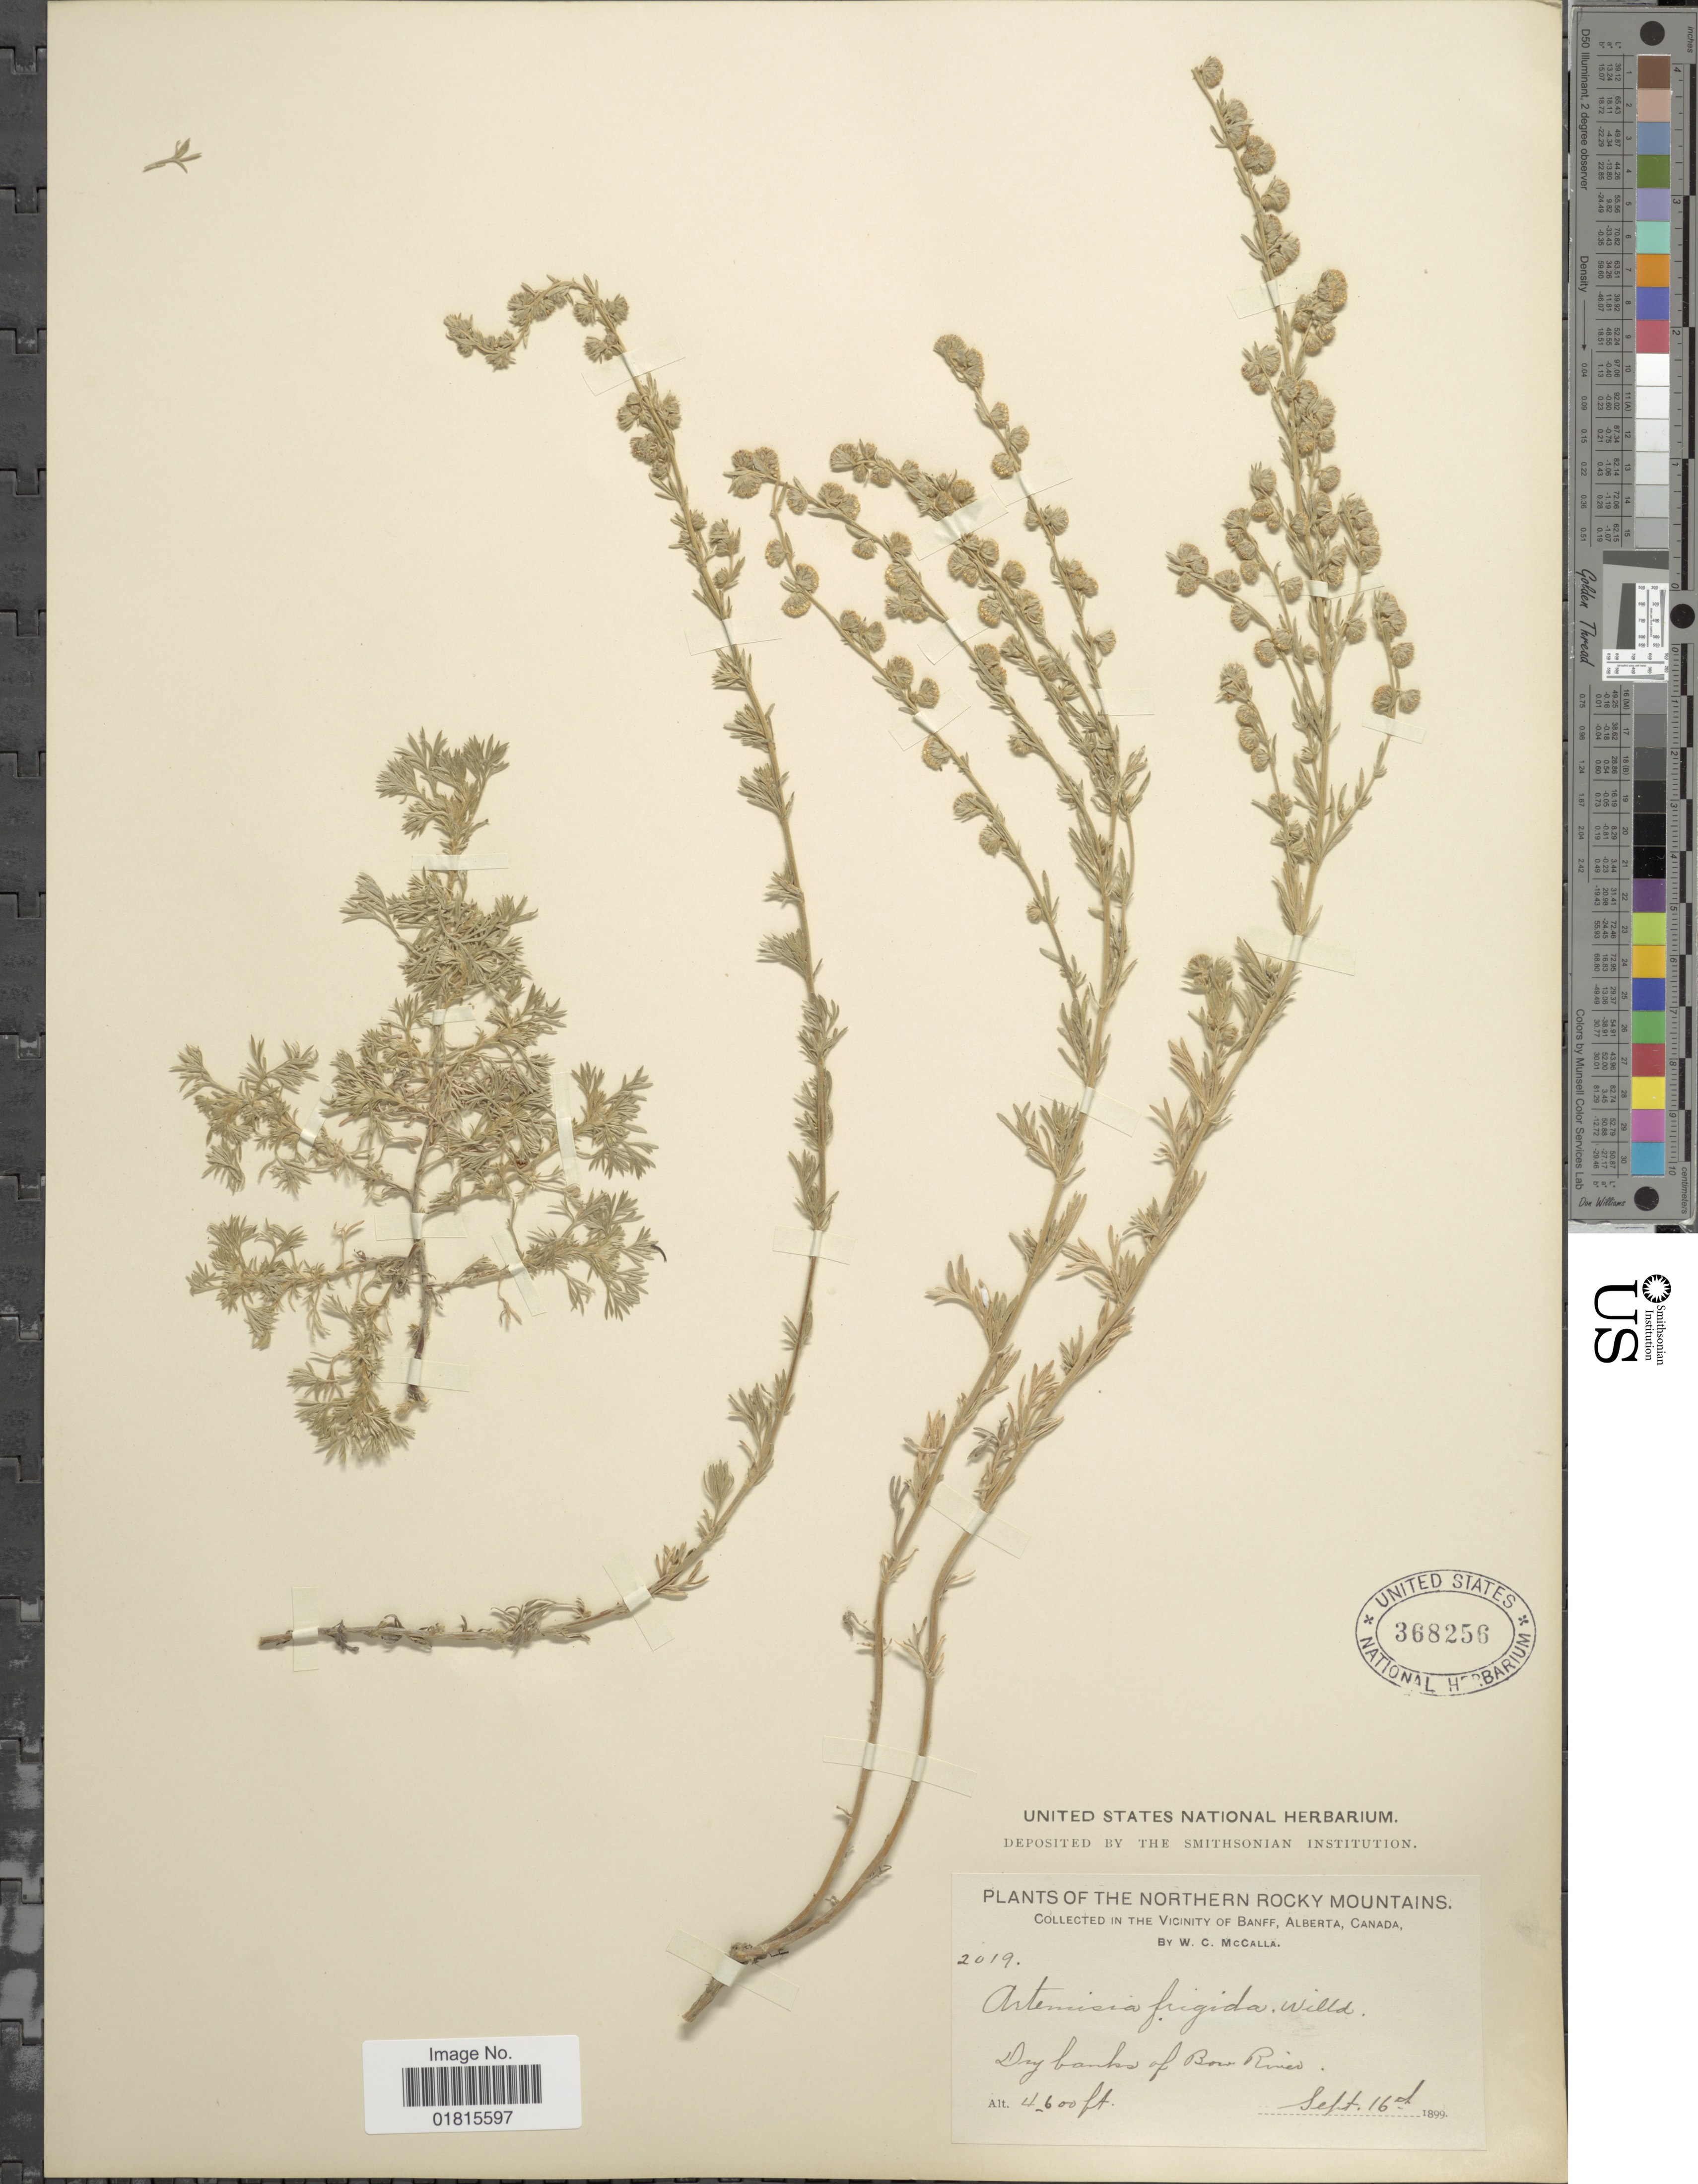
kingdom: Plantae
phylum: Tracheophyta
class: Magnoliopsida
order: Asterales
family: Asteraceae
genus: Artemisia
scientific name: Artemisia frigida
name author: Willd.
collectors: W. McCalla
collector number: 2019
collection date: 1899-09-16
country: Canada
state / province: Alberta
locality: Northern Rocky Mountains, in the Vicinity of Banff, Dry banks of Bow River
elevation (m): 1402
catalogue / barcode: US 368256